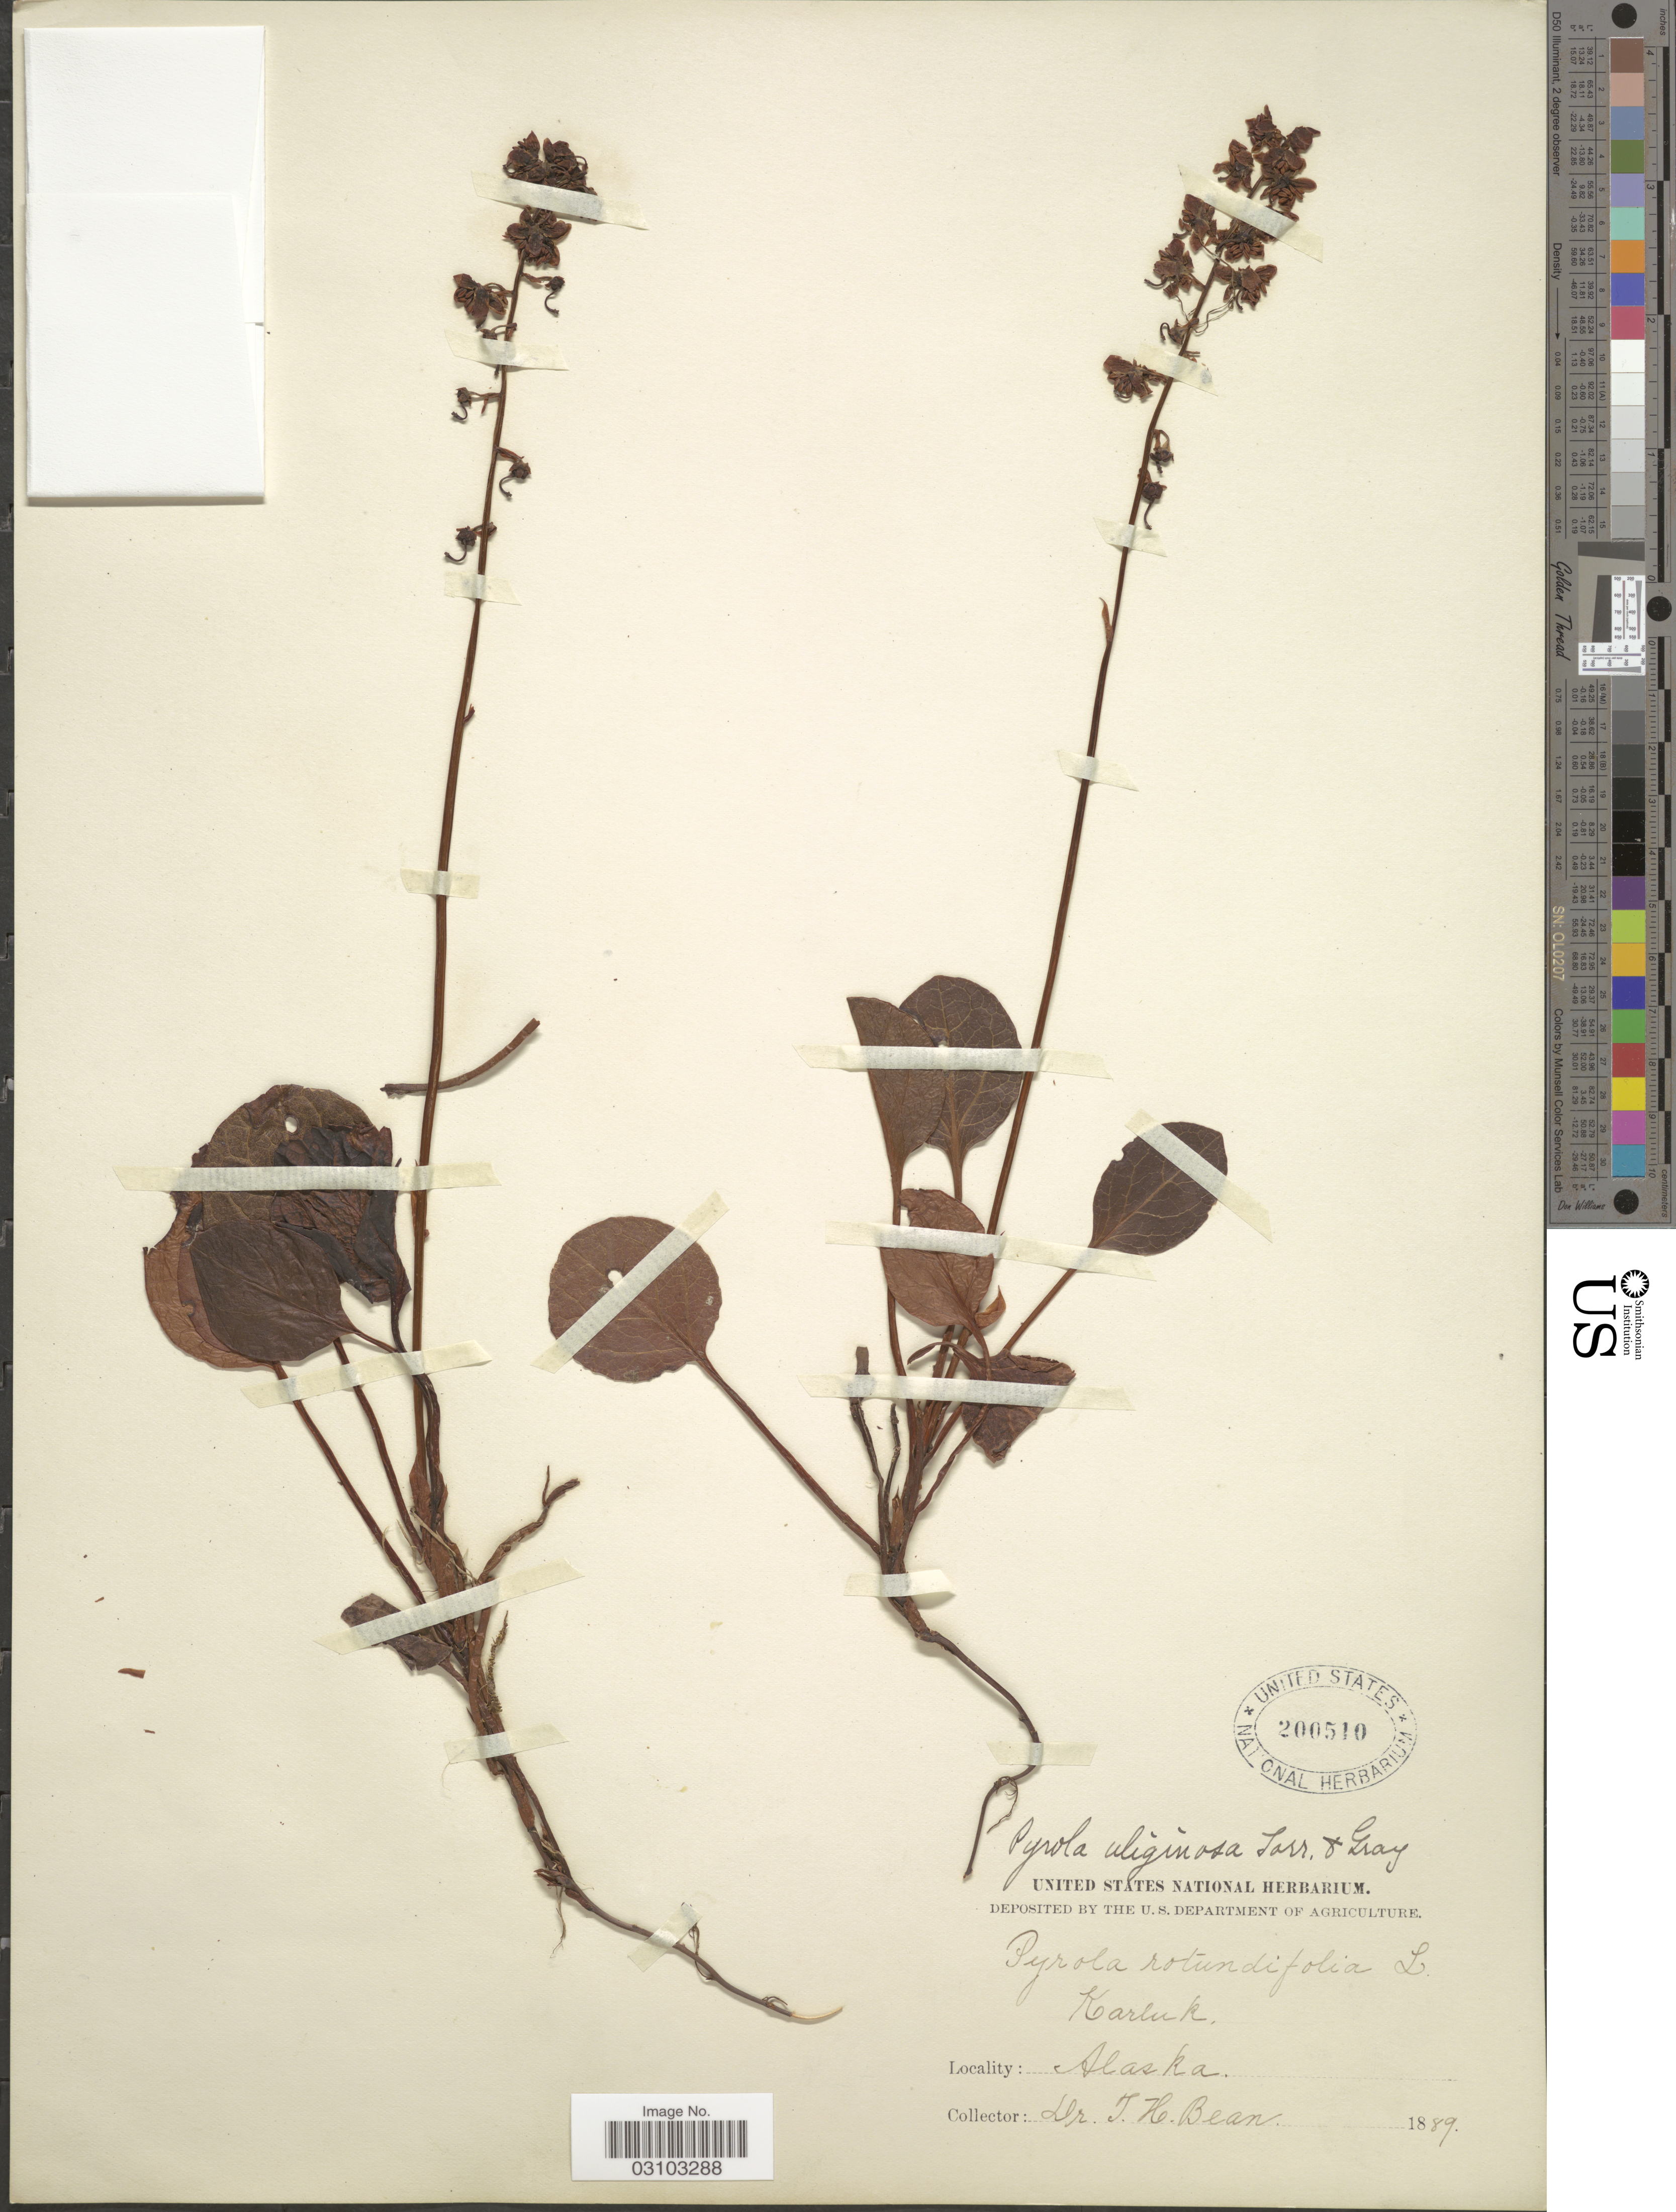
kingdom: Plantae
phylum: Tracheophyta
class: Magnoliopsida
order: Ericales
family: Ericaceae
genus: Pyrola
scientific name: Pyrola asarifolia var. uliginosa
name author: (Torr. & A. Gray) A. Gray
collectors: T. Bean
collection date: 1889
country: United States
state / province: Alaska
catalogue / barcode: US 200510